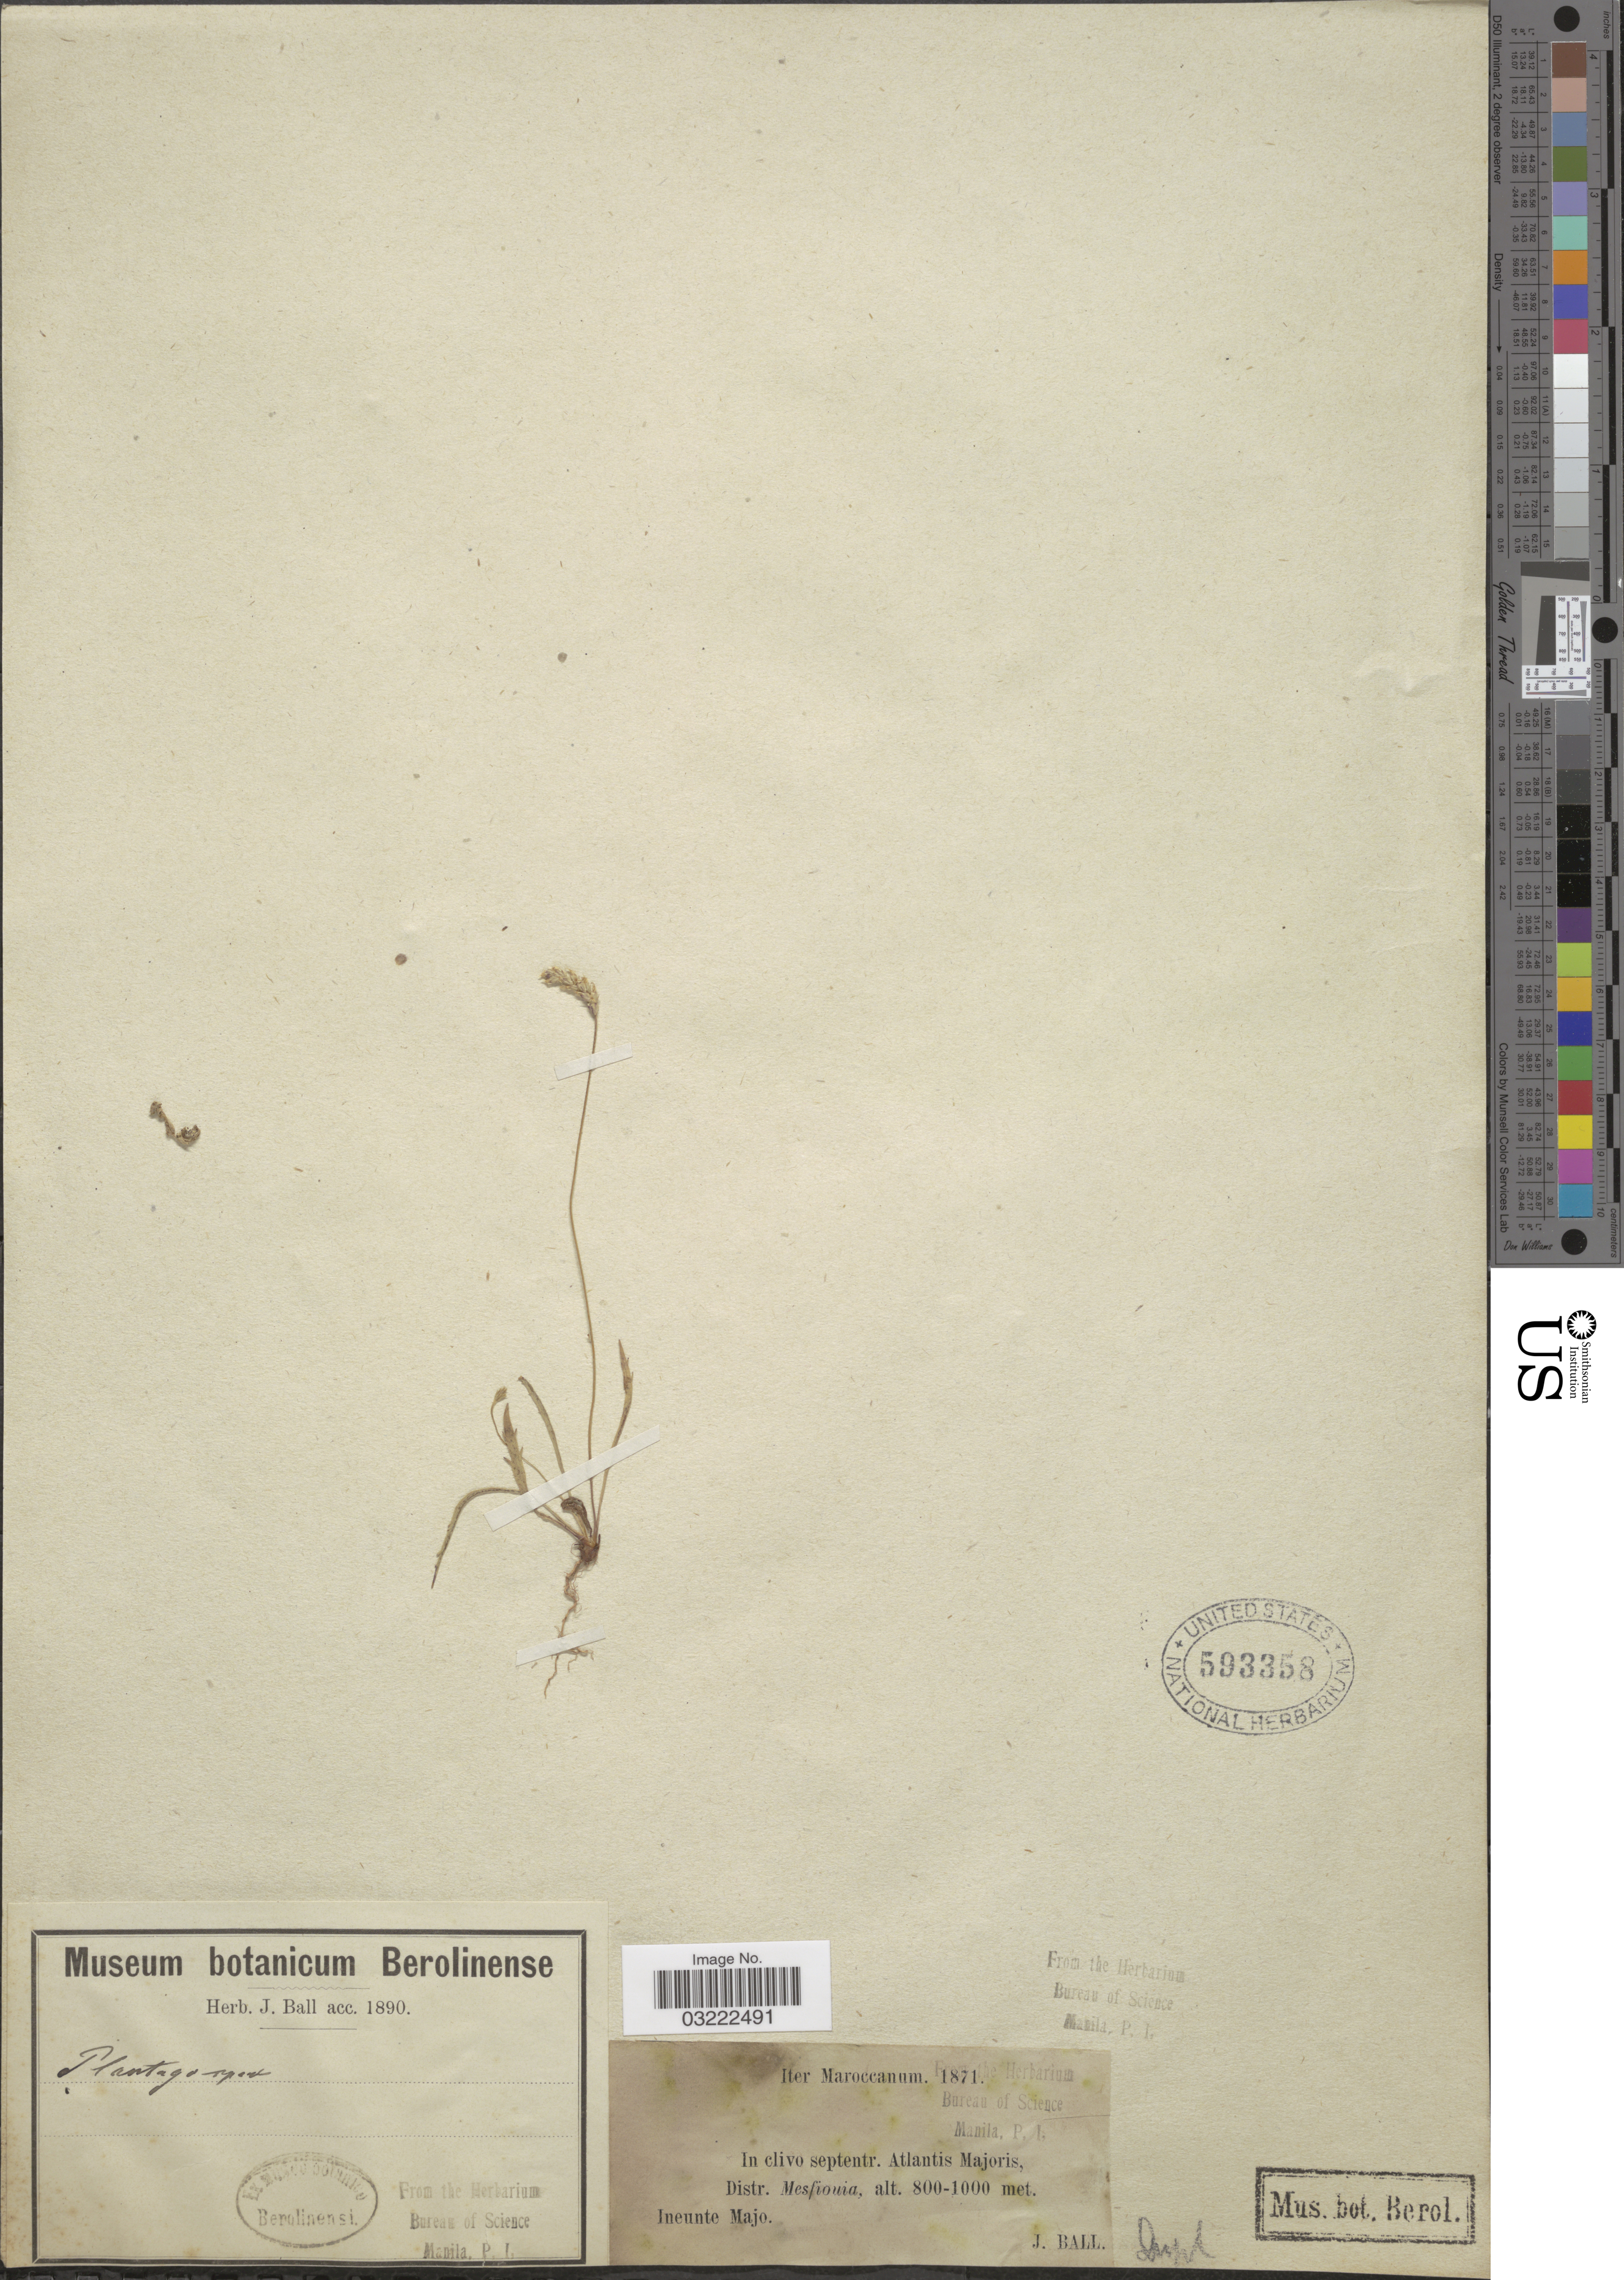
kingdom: Plantae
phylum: Tracheophyta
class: Magnoliopsida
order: Lamiales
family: Plantaginaceae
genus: Plantago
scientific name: Plantago sp.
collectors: J. Ball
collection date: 1871-05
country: Morocco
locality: In clivo spetentr. Atlantis Majoris, Distr. Mesfiouia.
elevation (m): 800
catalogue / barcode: US 593358